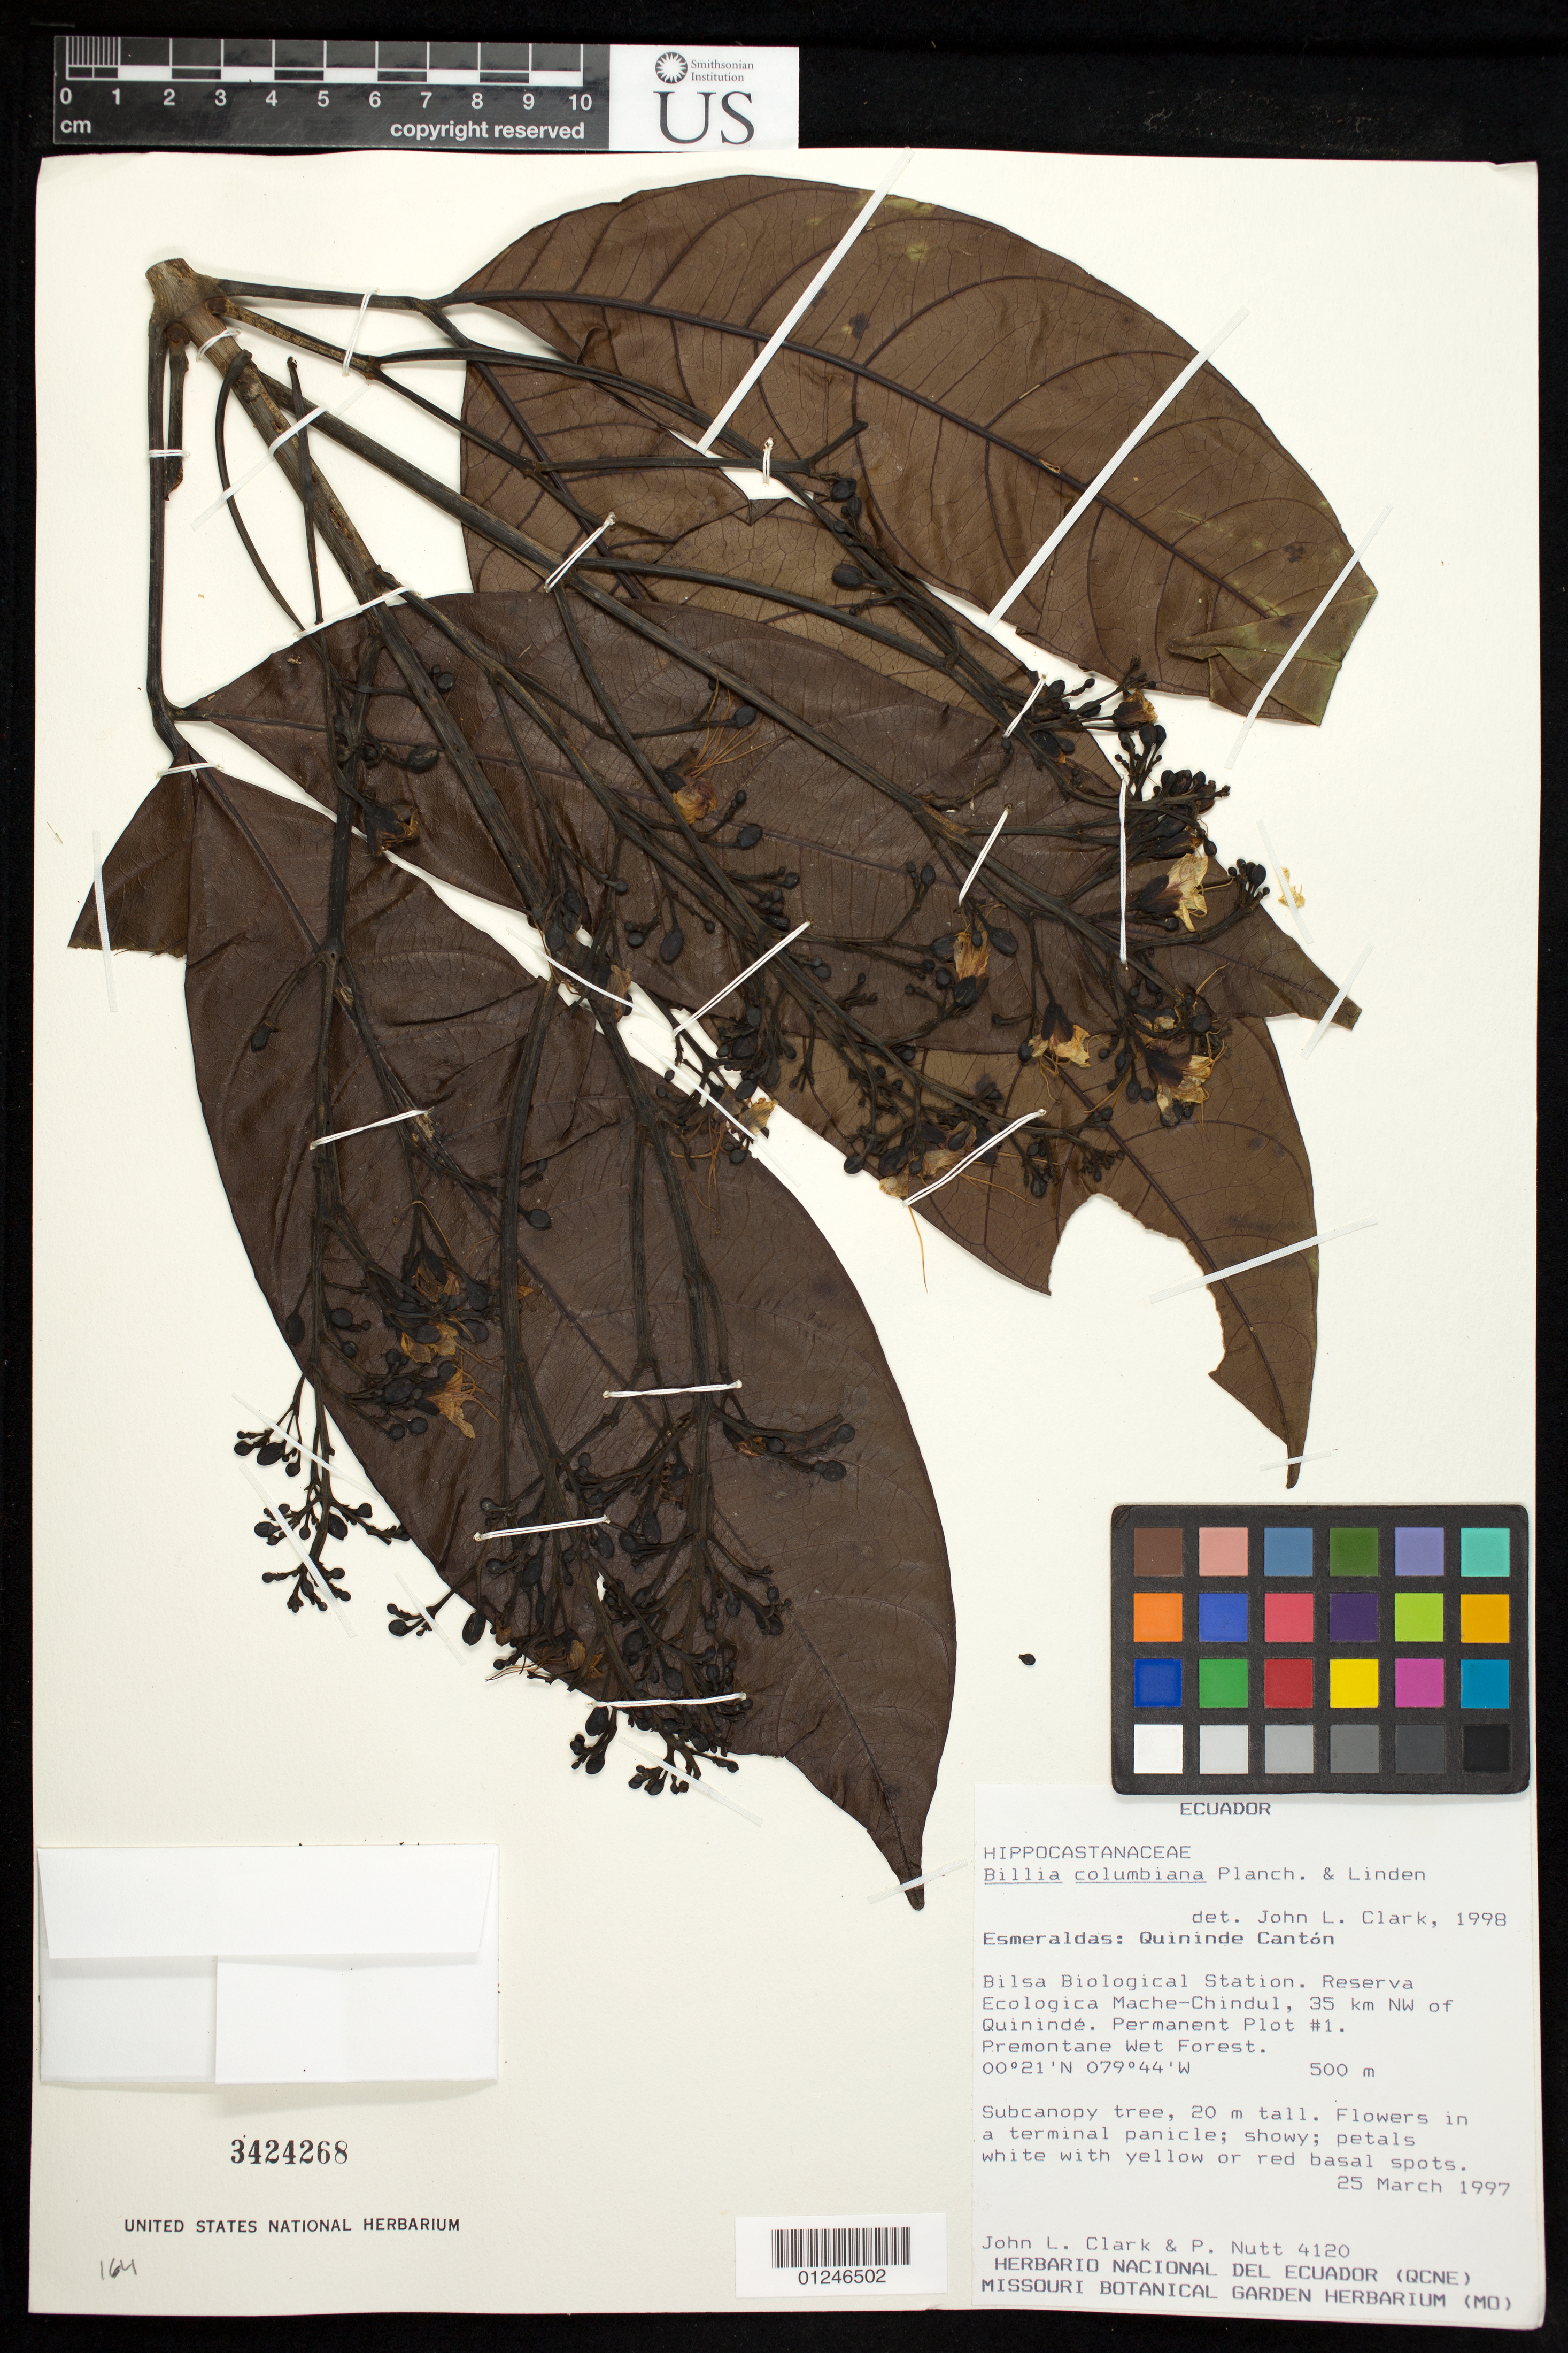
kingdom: Plantae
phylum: Tracheophyta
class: Magnoliopsida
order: Sapindales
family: Sapindaceae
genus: Billia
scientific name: Billia rosea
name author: (Planch. & Linden) C. Ulloa & P.M. Jørg.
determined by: Harris, A. J.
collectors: J. L. Clark & P. Nutt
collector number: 4120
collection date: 1997-03-25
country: Ecuador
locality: Bilsa Biological Station, Reserva Ecological Mache-Chindul, 35 km NW of Quininde. Premanent Plot #1. Premontane Wet Forest.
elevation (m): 500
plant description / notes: Flower and pollenremoved for project: Evolutionary History of Billia.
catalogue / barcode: US 3424268